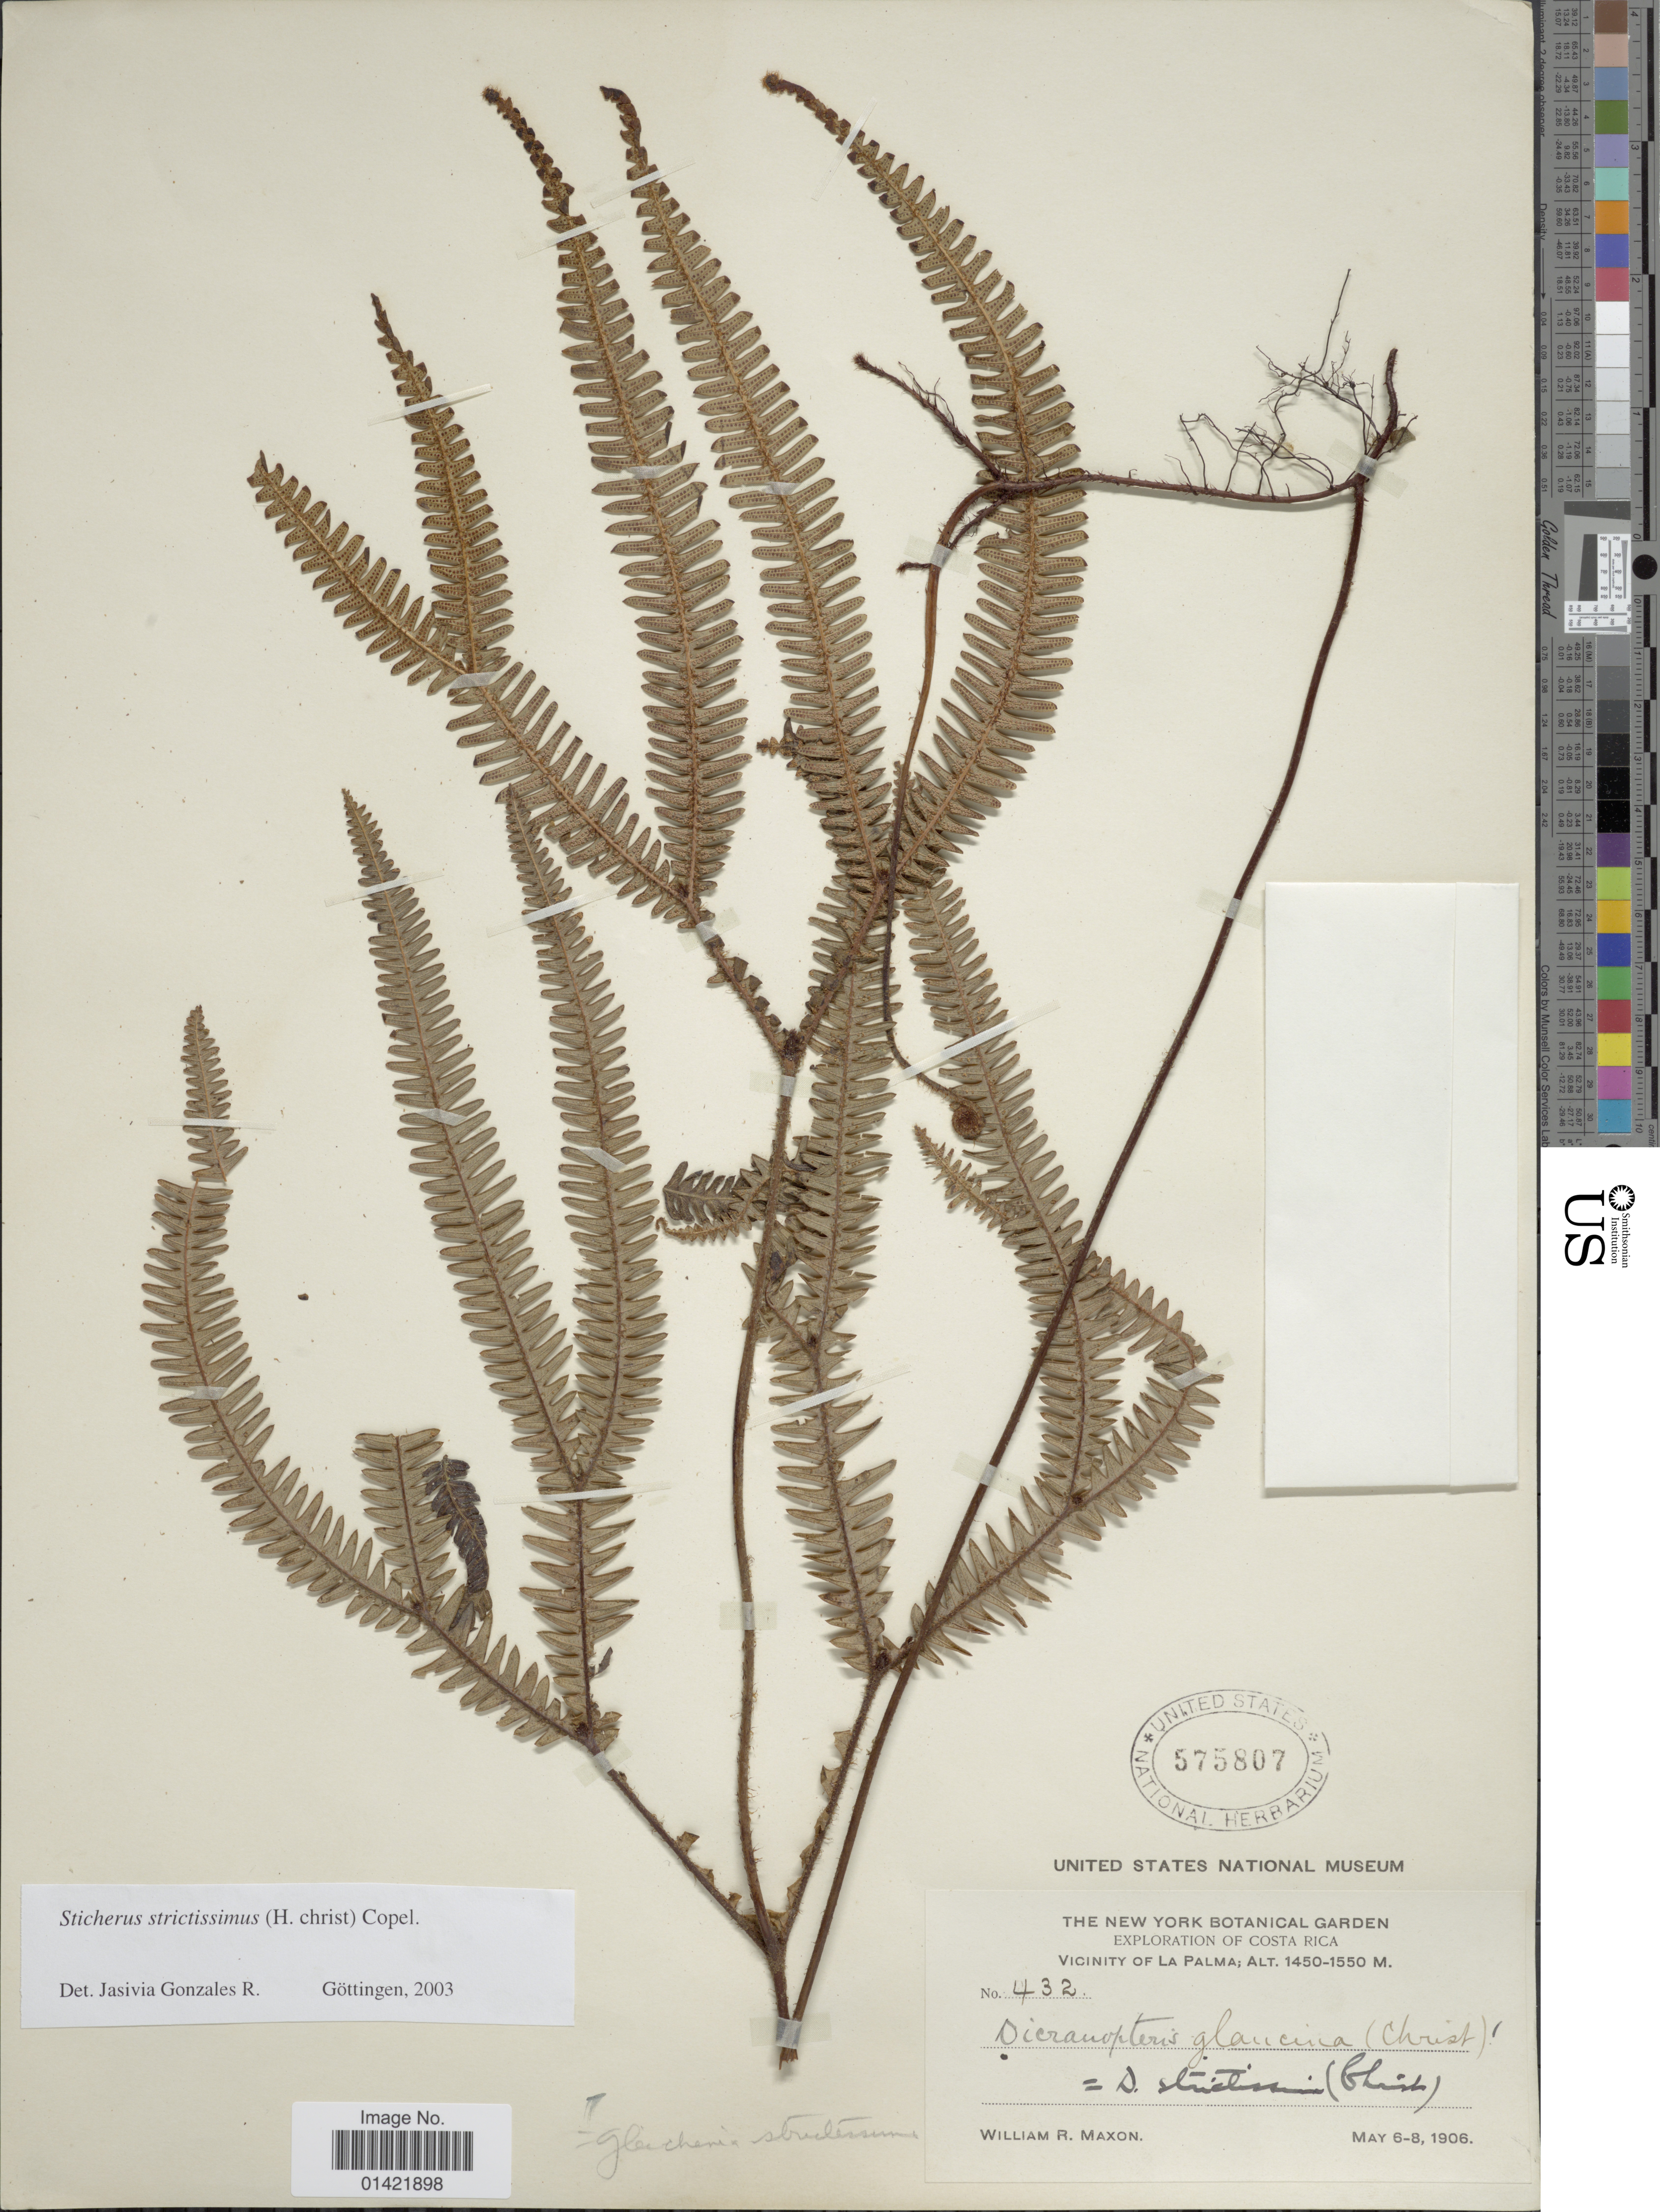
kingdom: Plantae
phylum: Tracheophyta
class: Polypodiopsida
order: Gleicheniales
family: Gleicheniaceae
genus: Sticherus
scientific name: Sticherus rubiginosus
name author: (Mett.) Nakai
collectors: W. R. Maxon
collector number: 432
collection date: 1906-05-06/1906-05-08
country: Costa Rica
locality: Vicinity of La Palma. Moist banks on the trail.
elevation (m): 1450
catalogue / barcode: US 575807